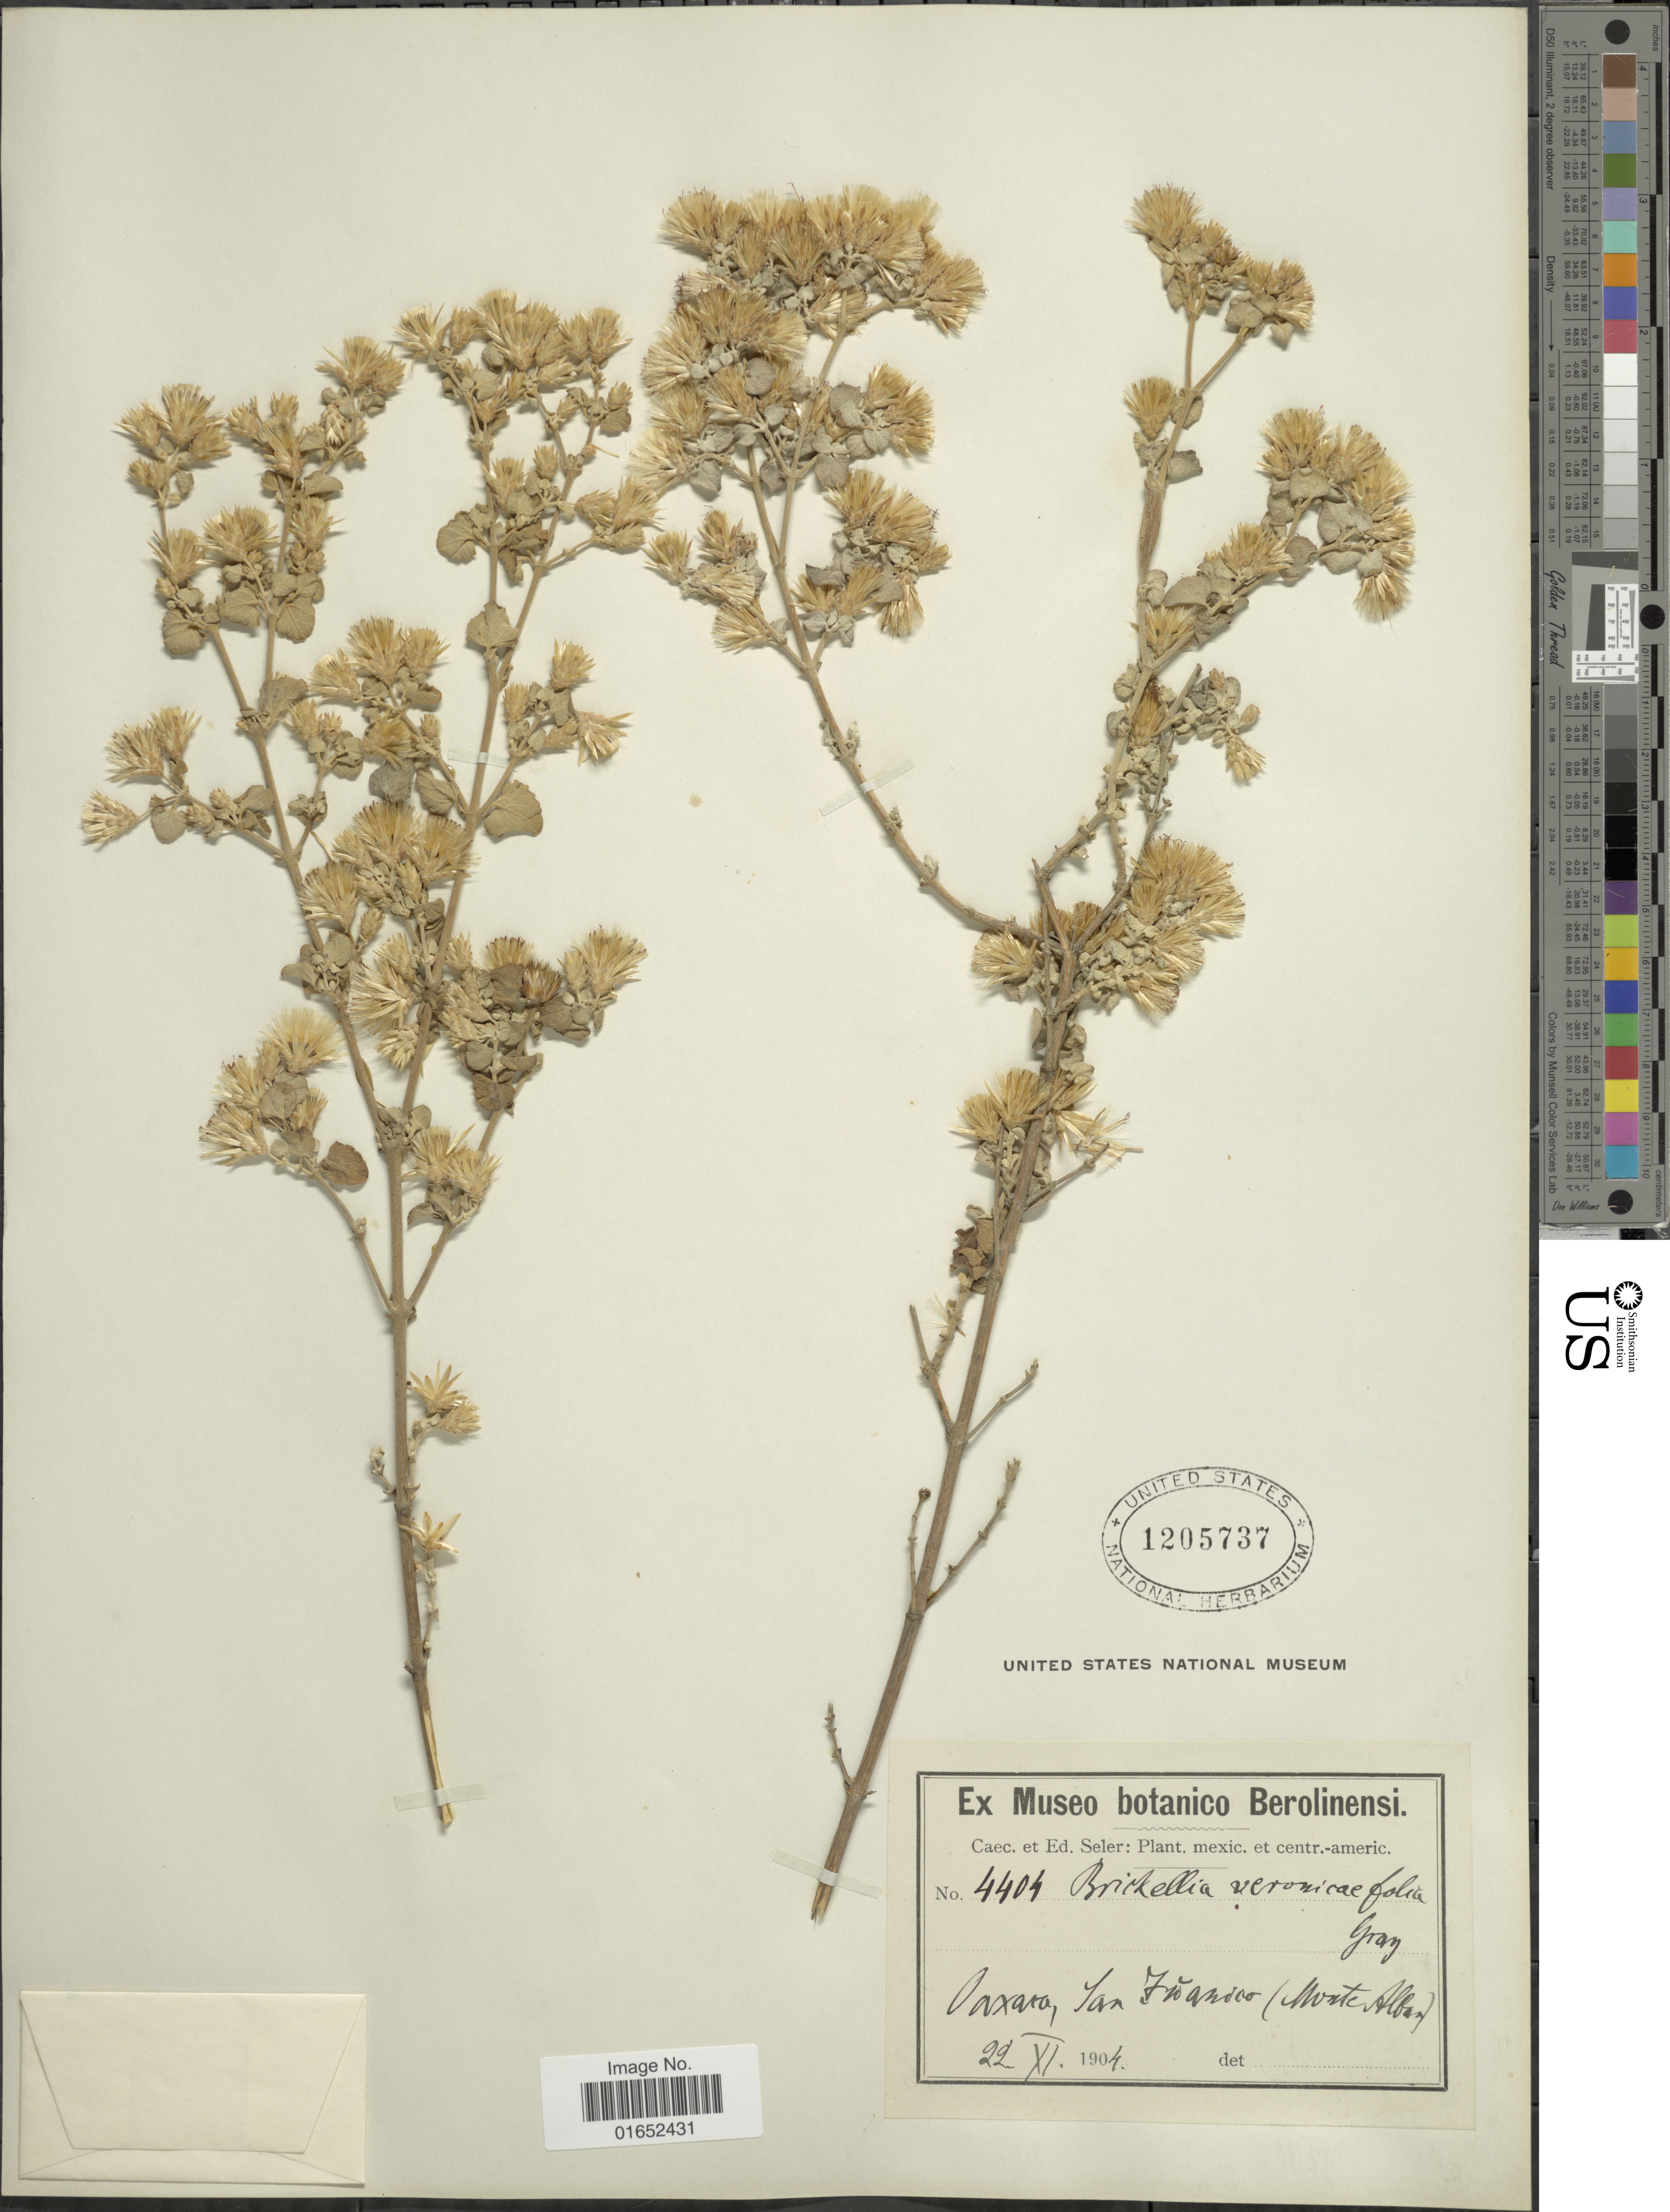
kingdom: Plantae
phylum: Tracheophyta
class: Magnoliopsida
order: Asterales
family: Asteraceae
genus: Brickellia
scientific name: Brickellia veronicaefolia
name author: (Kunth) A. Gray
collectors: ex Caec. et Ed Seler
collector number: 4404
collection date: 1904-11-22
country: Mexico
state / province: Oaxaca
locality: San Juanico (monte Alban)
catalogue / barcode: US 1205737